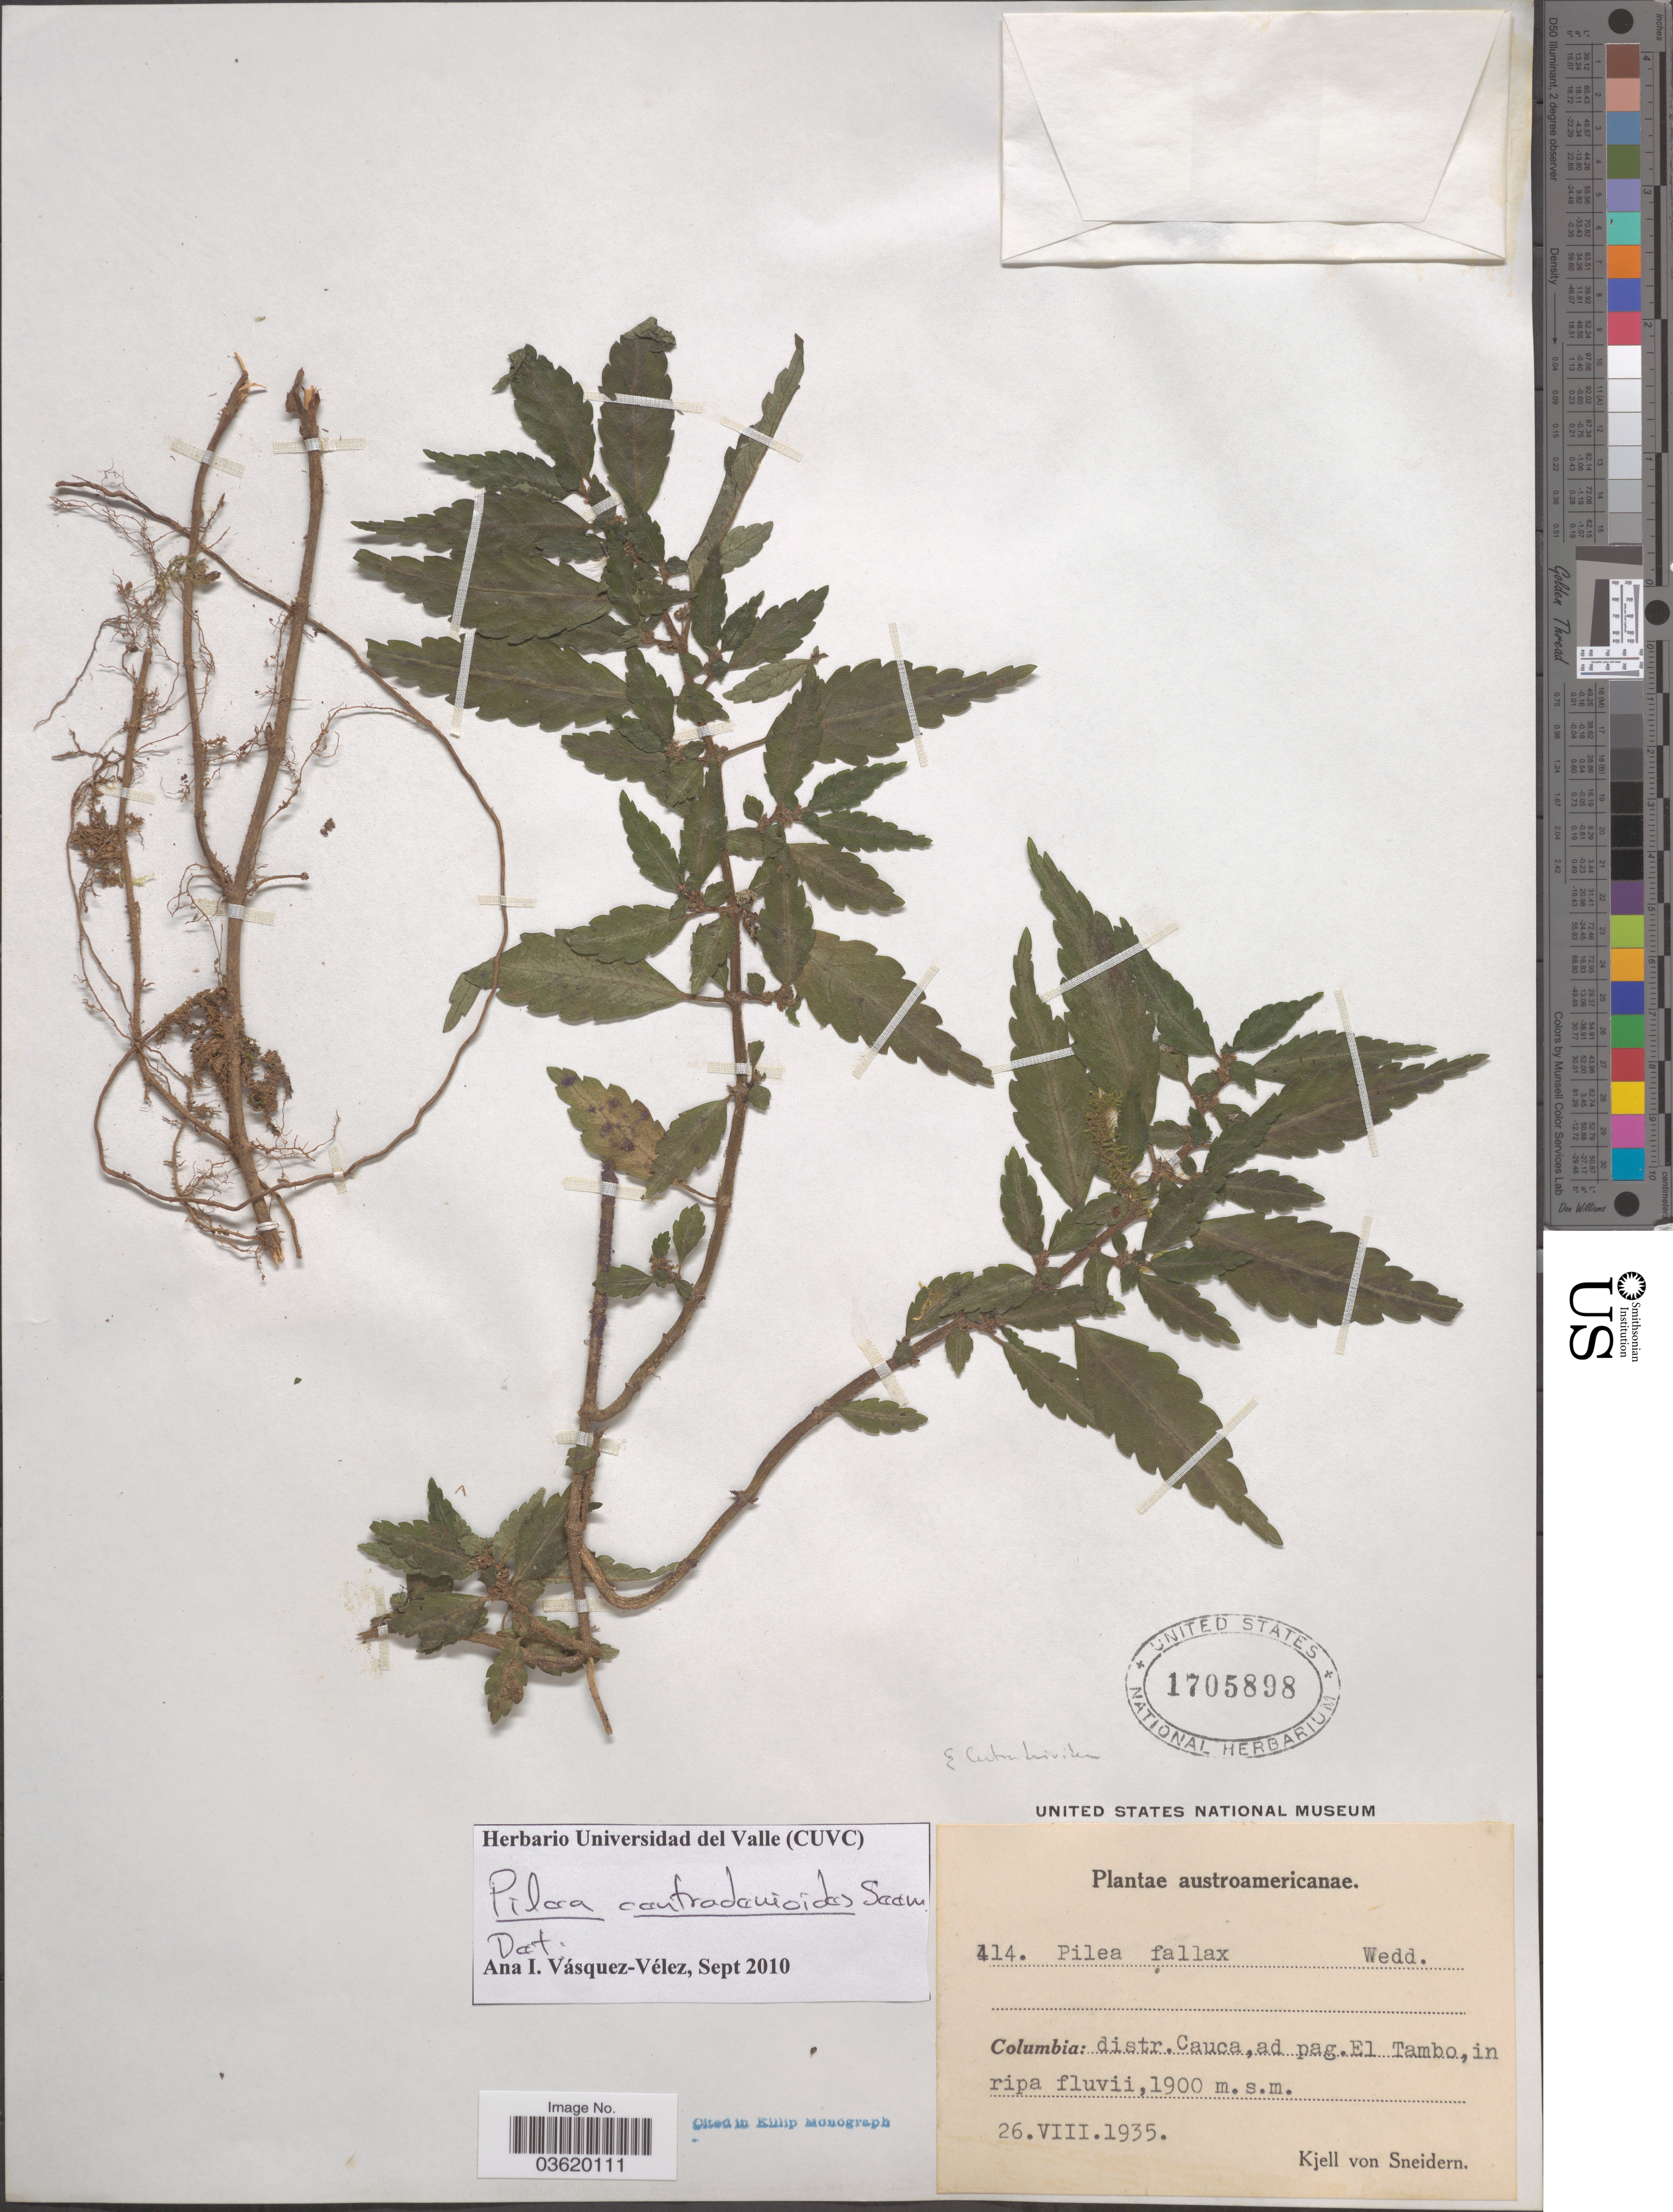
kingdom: Plantae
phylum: Tracheophyta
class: Magnoliopsida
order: Rosales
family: Urticaceae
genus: Pilea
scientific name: Pilea centradenioides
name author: Seem.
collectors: K. von Sneidern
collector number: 414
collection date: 1935-08-26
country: Colombia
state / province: Cauca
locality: Austroamericanae. Distr.Cauca,ad pag.El Tambo.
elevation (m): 1900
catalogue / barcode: US 1705898